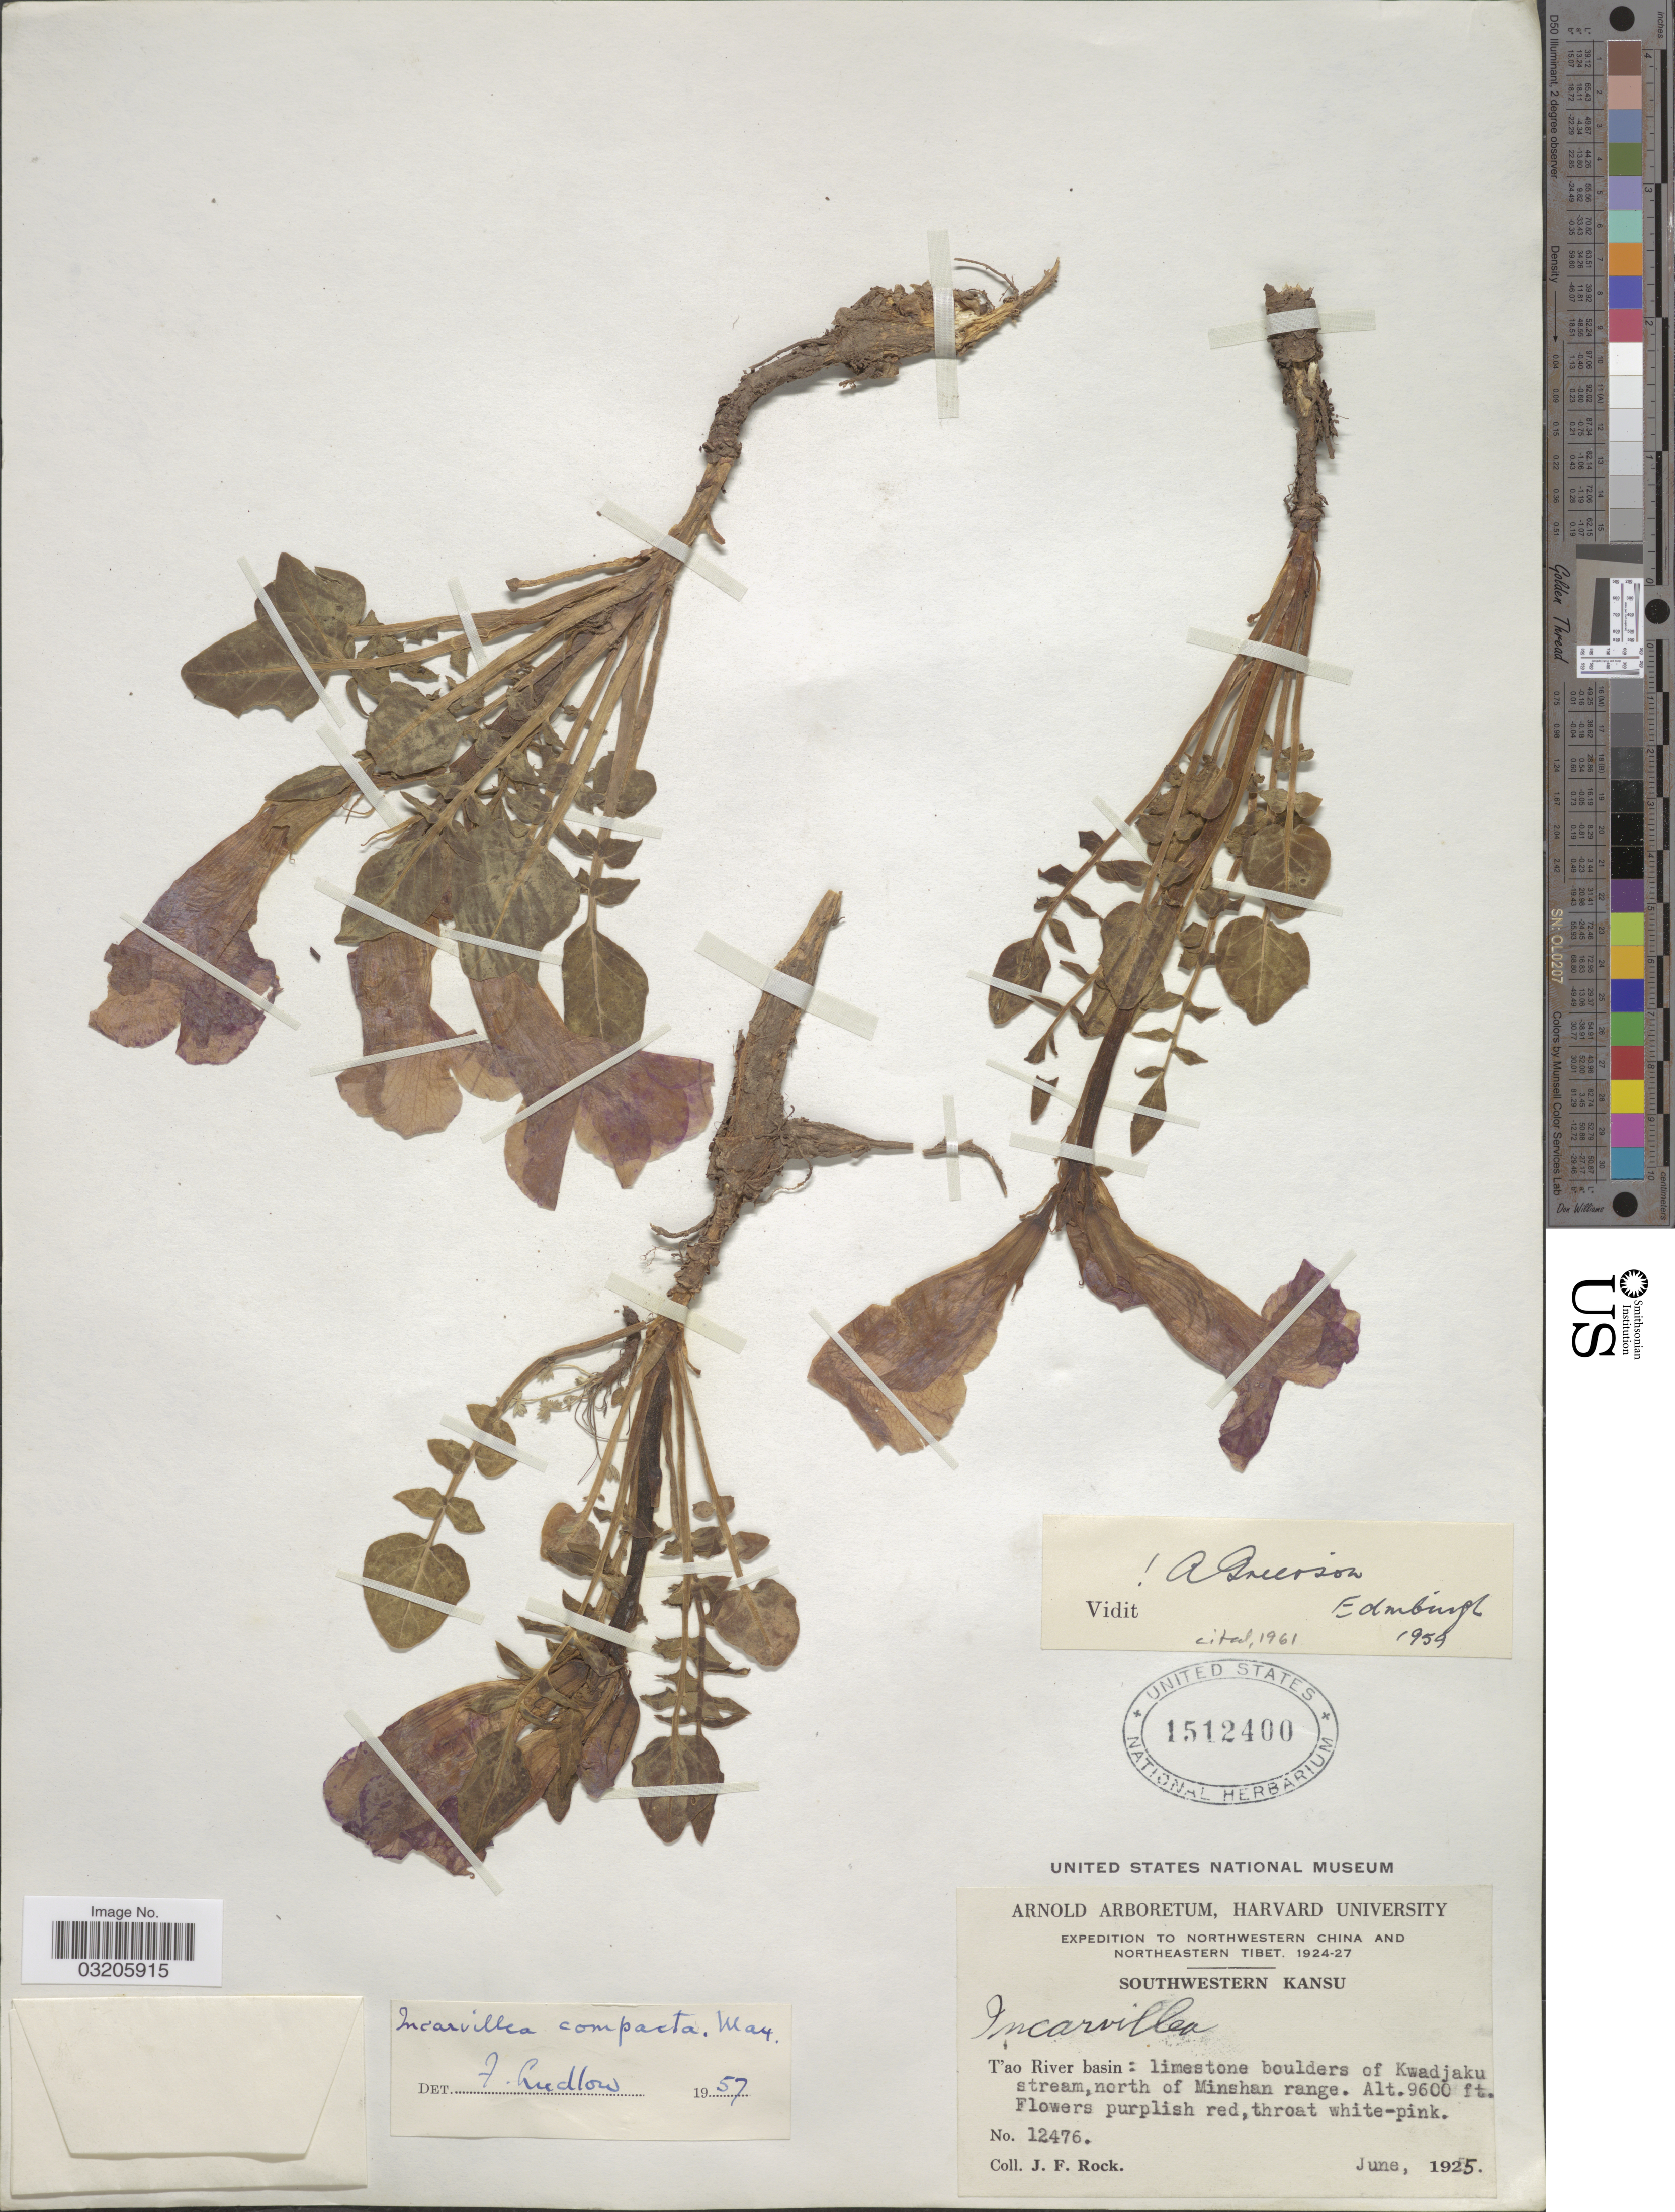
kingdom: Plantae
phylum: Tracheophyta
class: Magnoliopsida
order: Lamiales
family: Bignoniaceae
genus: Incarvillea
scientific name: Incarvillea compacta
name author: Maxim.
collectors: J. Rock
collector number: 12476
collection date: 1925-06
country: China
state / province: Gansu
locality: Northwestern China and Northeastern Tibet. Southwestern Kansu. T'ao River basin: limestone boulders of Kwadjaku stream, north of Minshan range.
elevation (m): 2926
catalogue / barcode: US 1512400